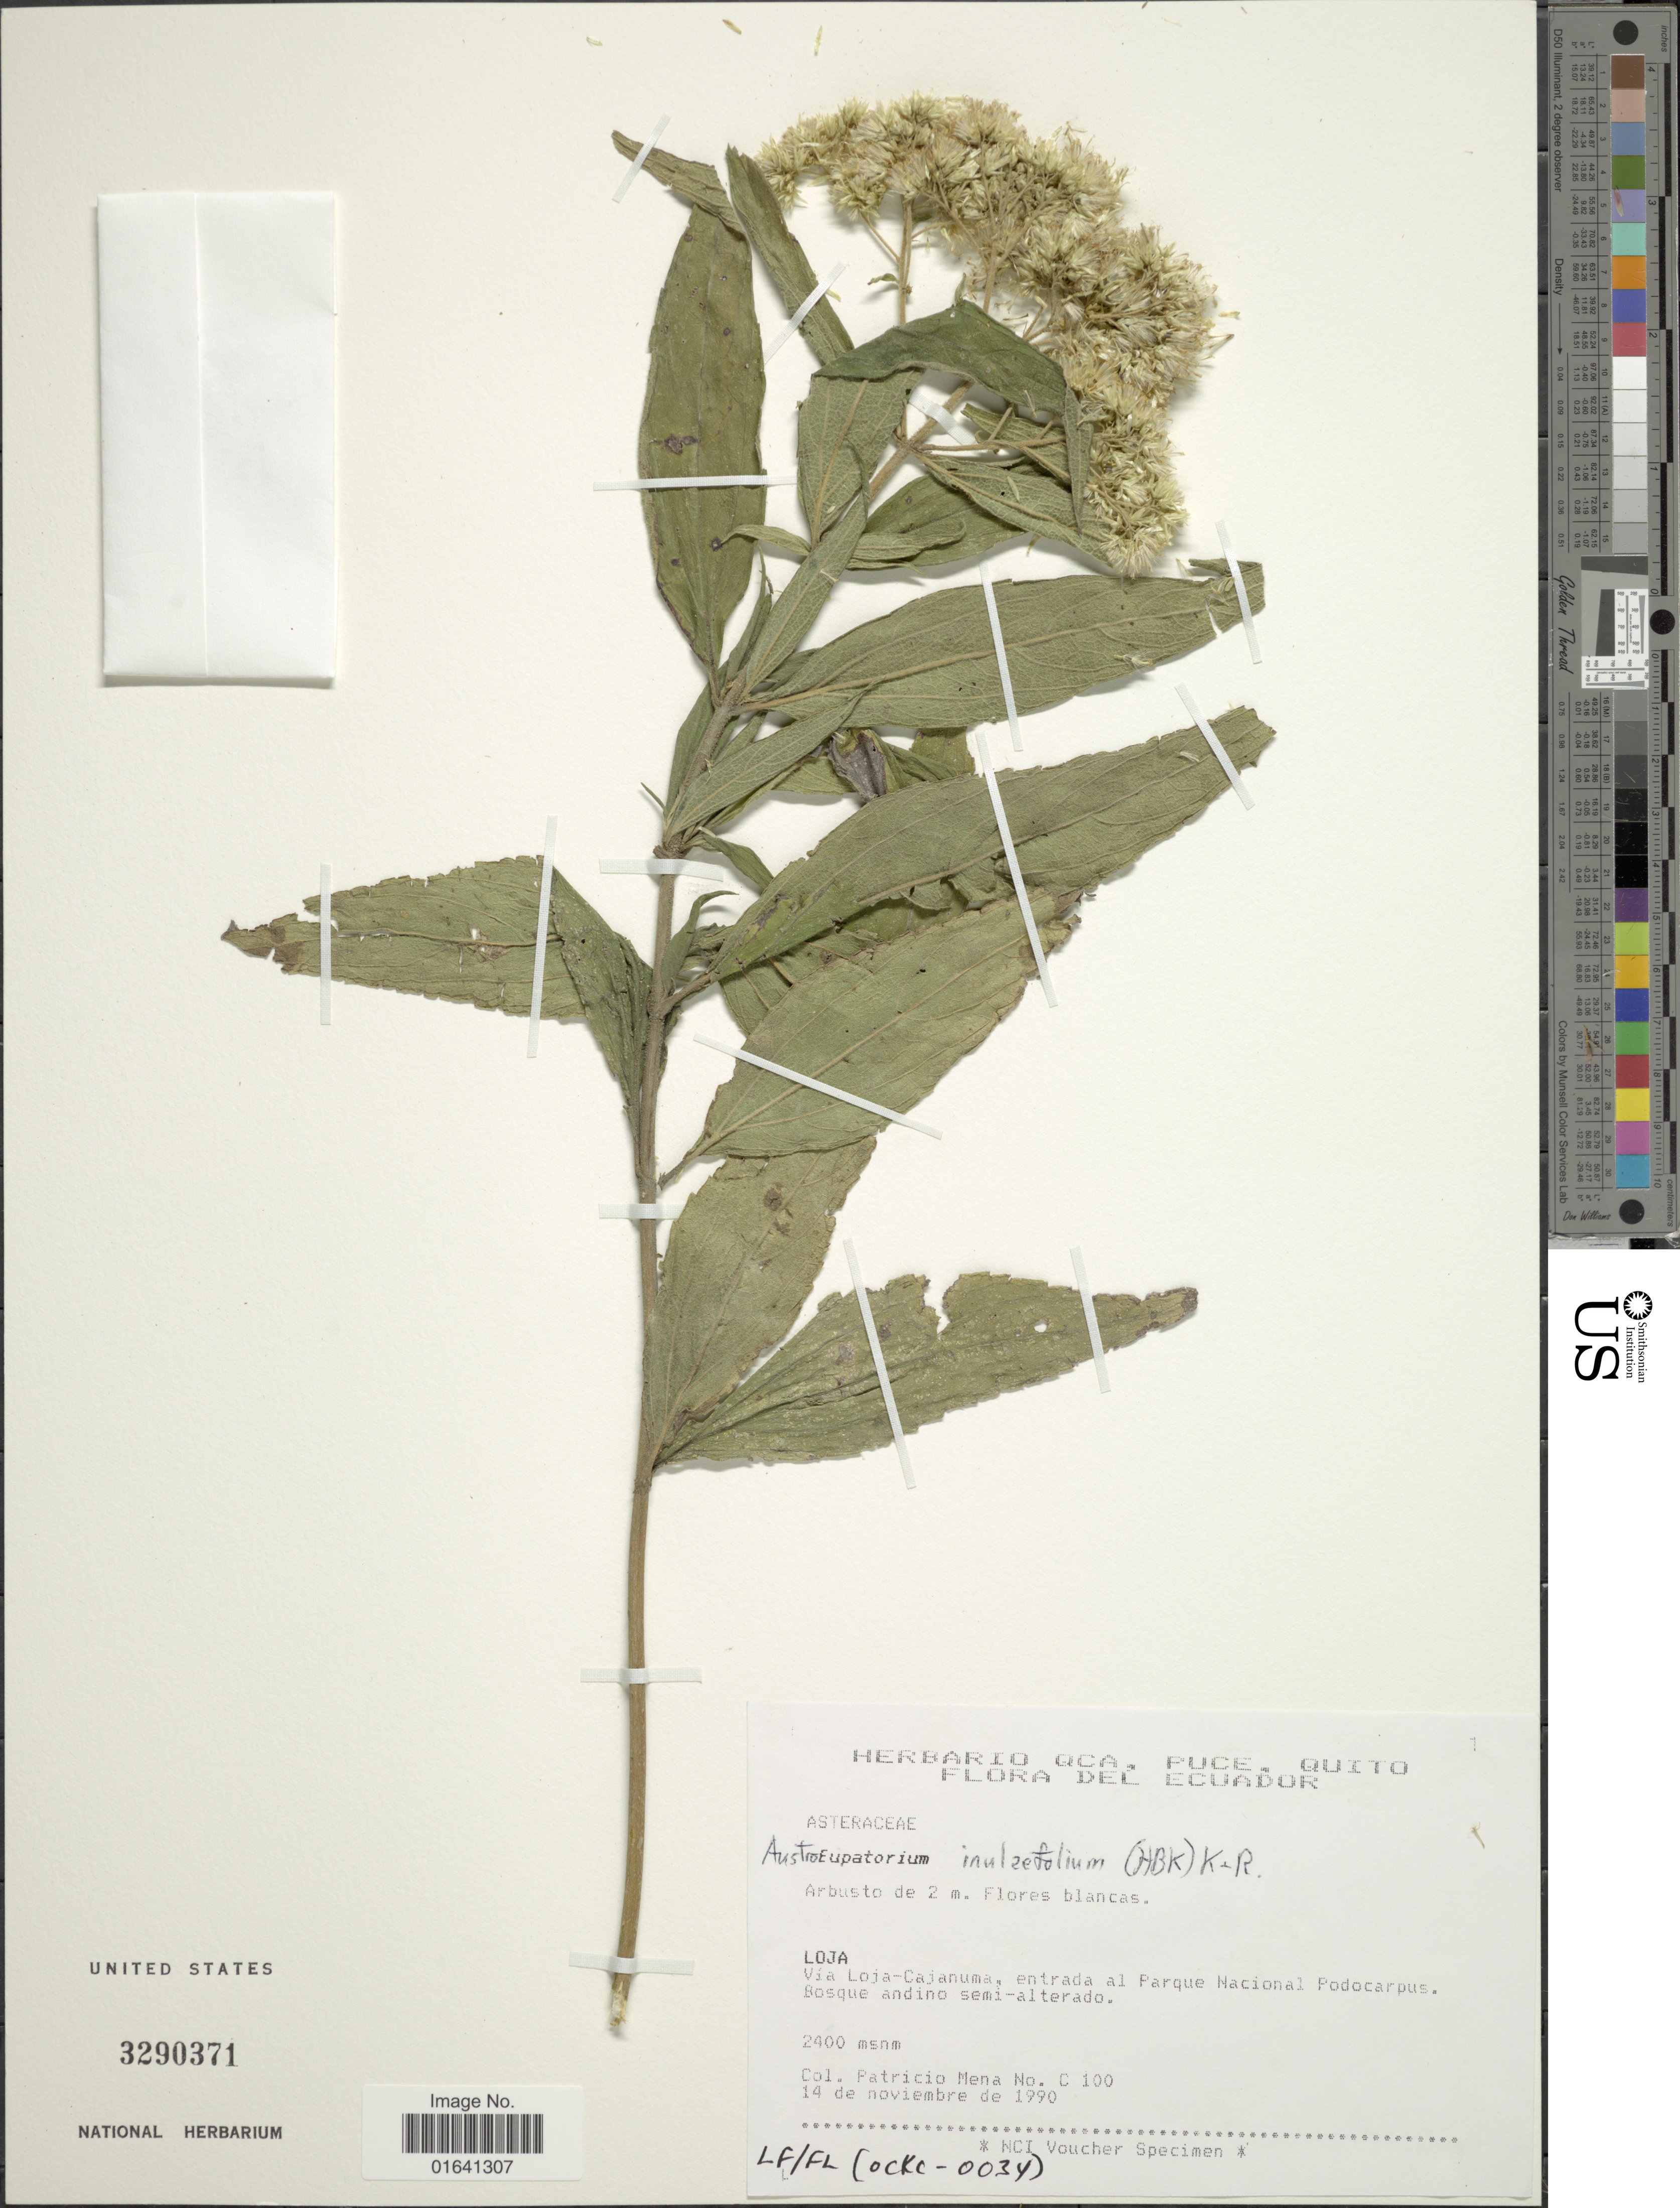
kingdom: Plantae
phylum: Tracheophyta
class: Magnoliopsida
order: Asterales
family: Asteraceae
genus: Austroeupatorium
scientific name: Austroeupatorium inulaefolium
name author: (Kunth) R.M. King & H. Rob.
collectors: P. Mena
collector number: C 100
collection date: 1990-11-14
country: Ecuador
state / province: Loja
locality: Vía Loja-Cajanuma, entrada al Parque Nacional Podocarpus. Bosque andino semi-alterado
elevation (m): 2400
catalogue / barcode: US 3290371